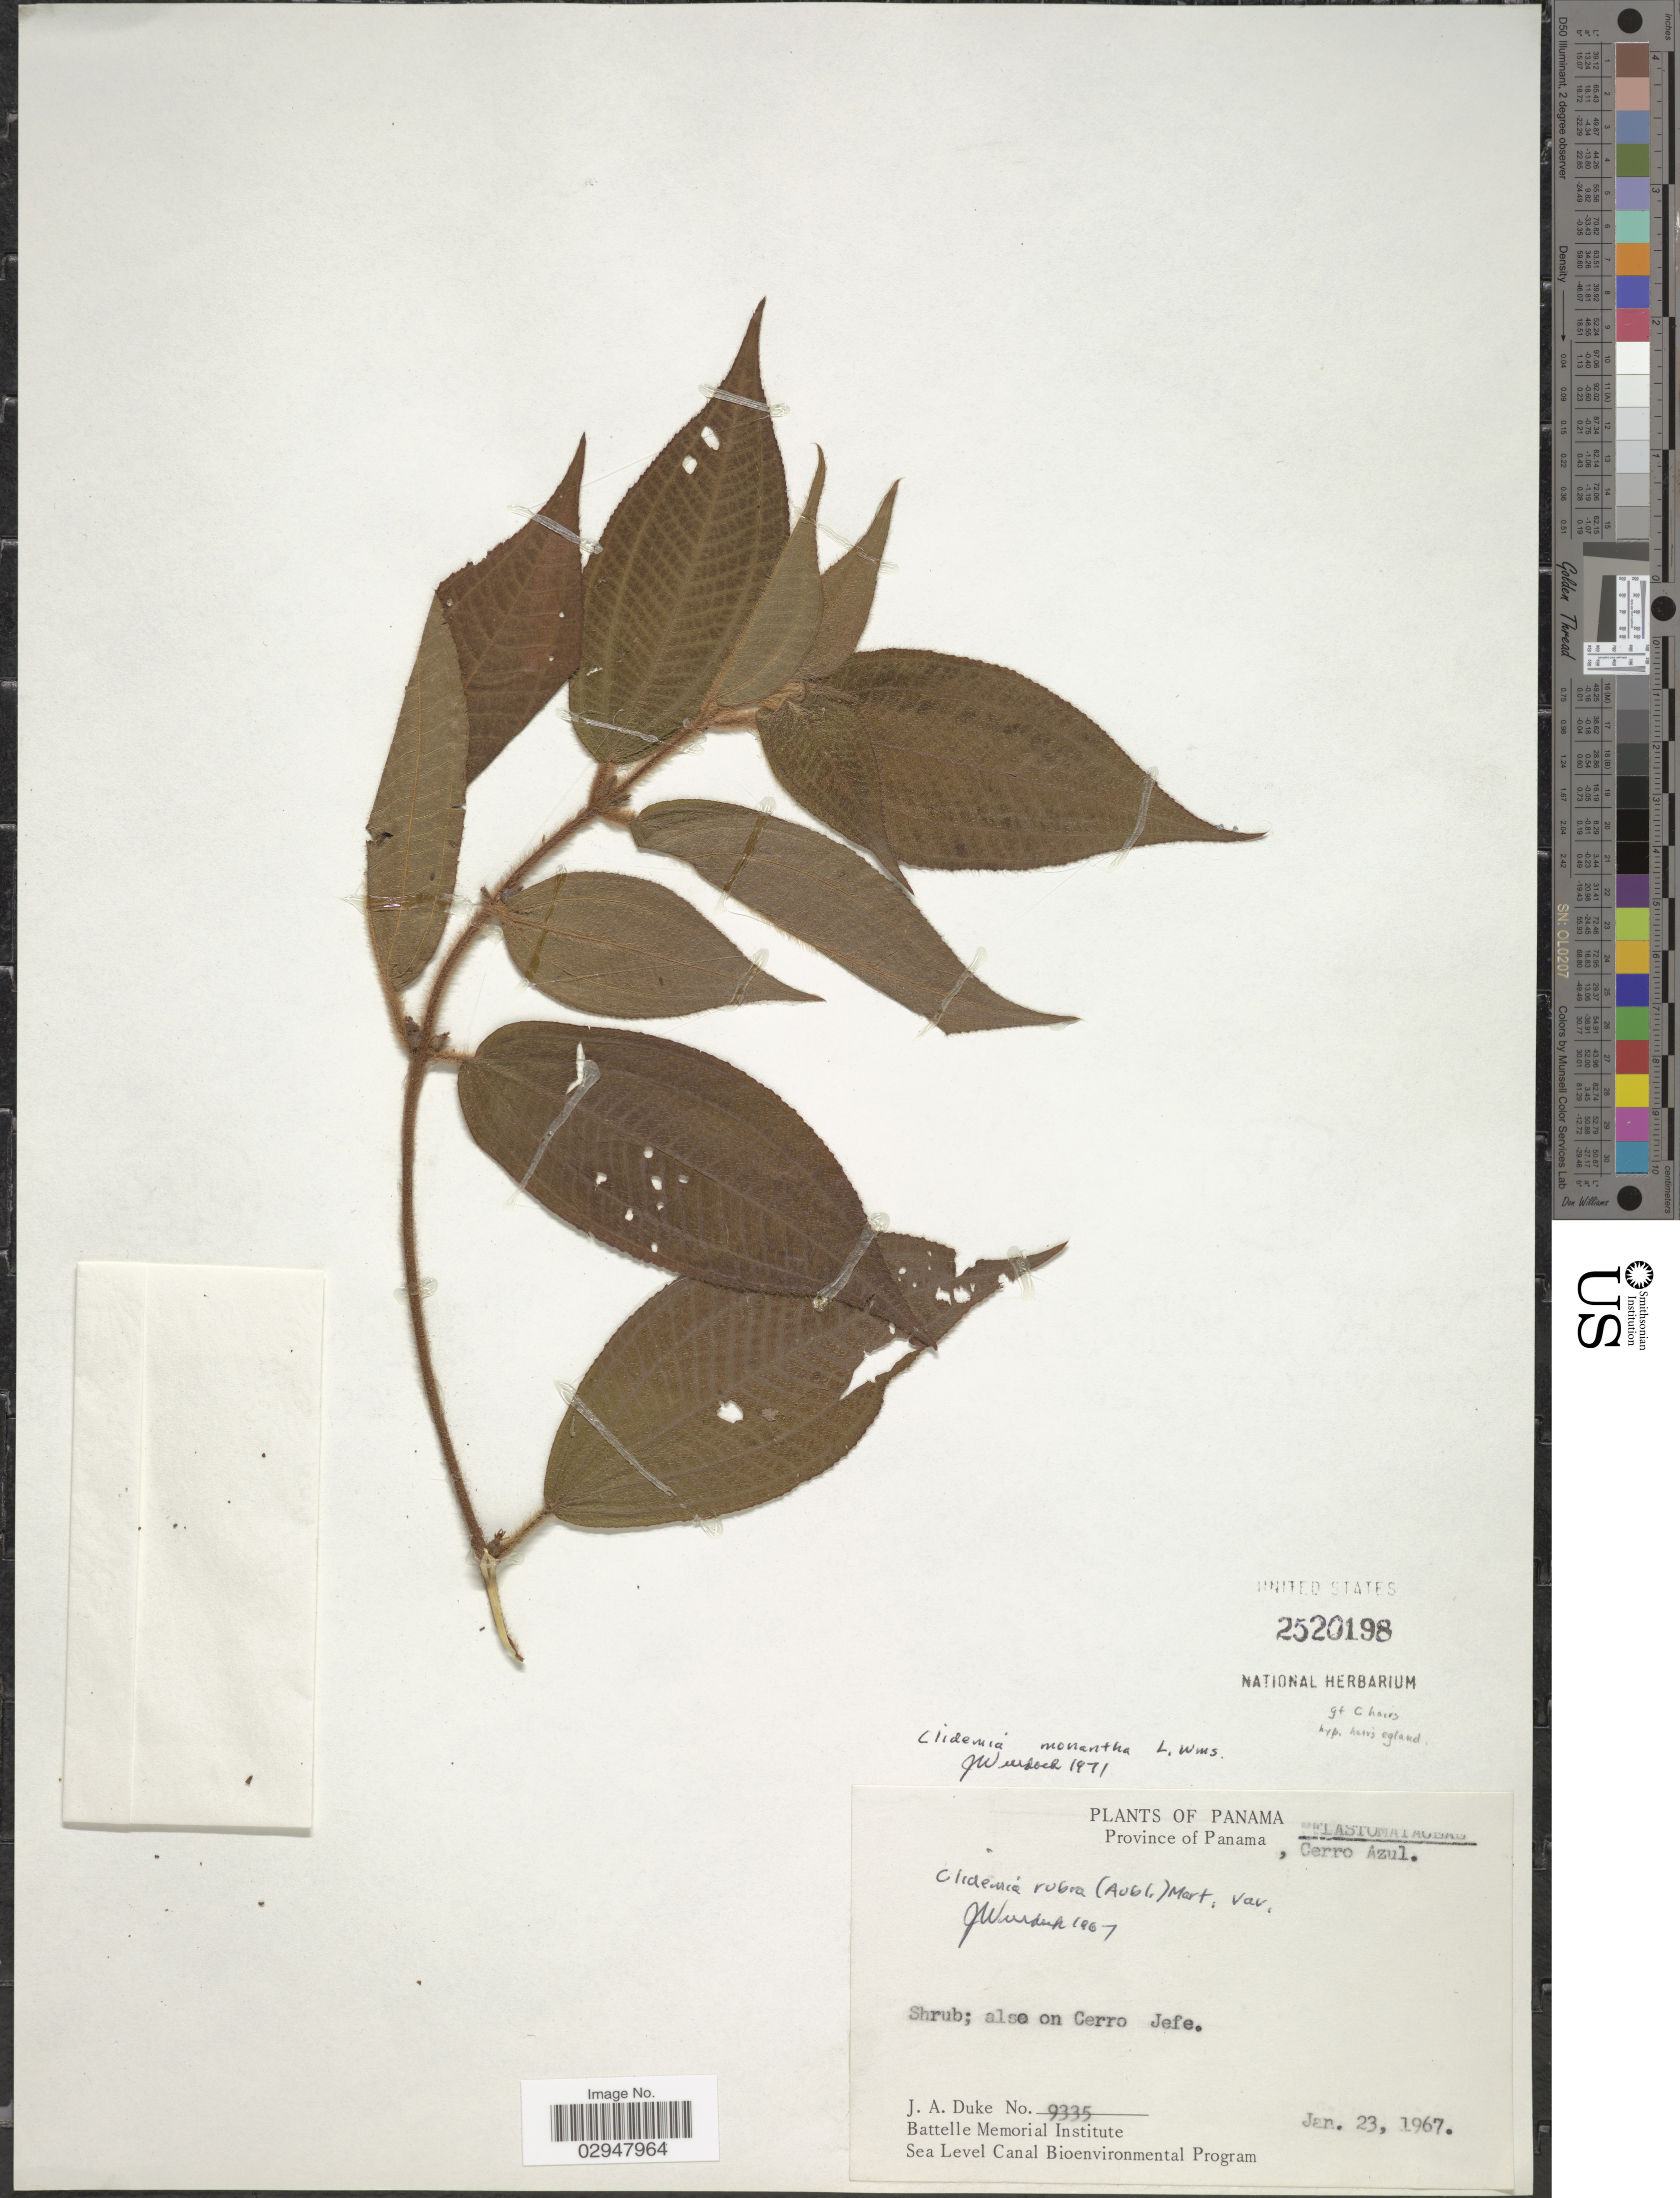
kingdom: Plantae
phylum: Tracheophyta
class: Magnoliopsida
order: Myrtales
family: Melastomataceae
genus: Clidemia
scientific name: Clidemia monantha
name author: L.O. Williams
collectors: J. A. Duke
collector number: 9335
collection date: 1967-01-23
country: Panama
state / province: Panamá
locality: Cerro Azul, Also on Cerro Jefe.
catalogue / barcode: US 2520198